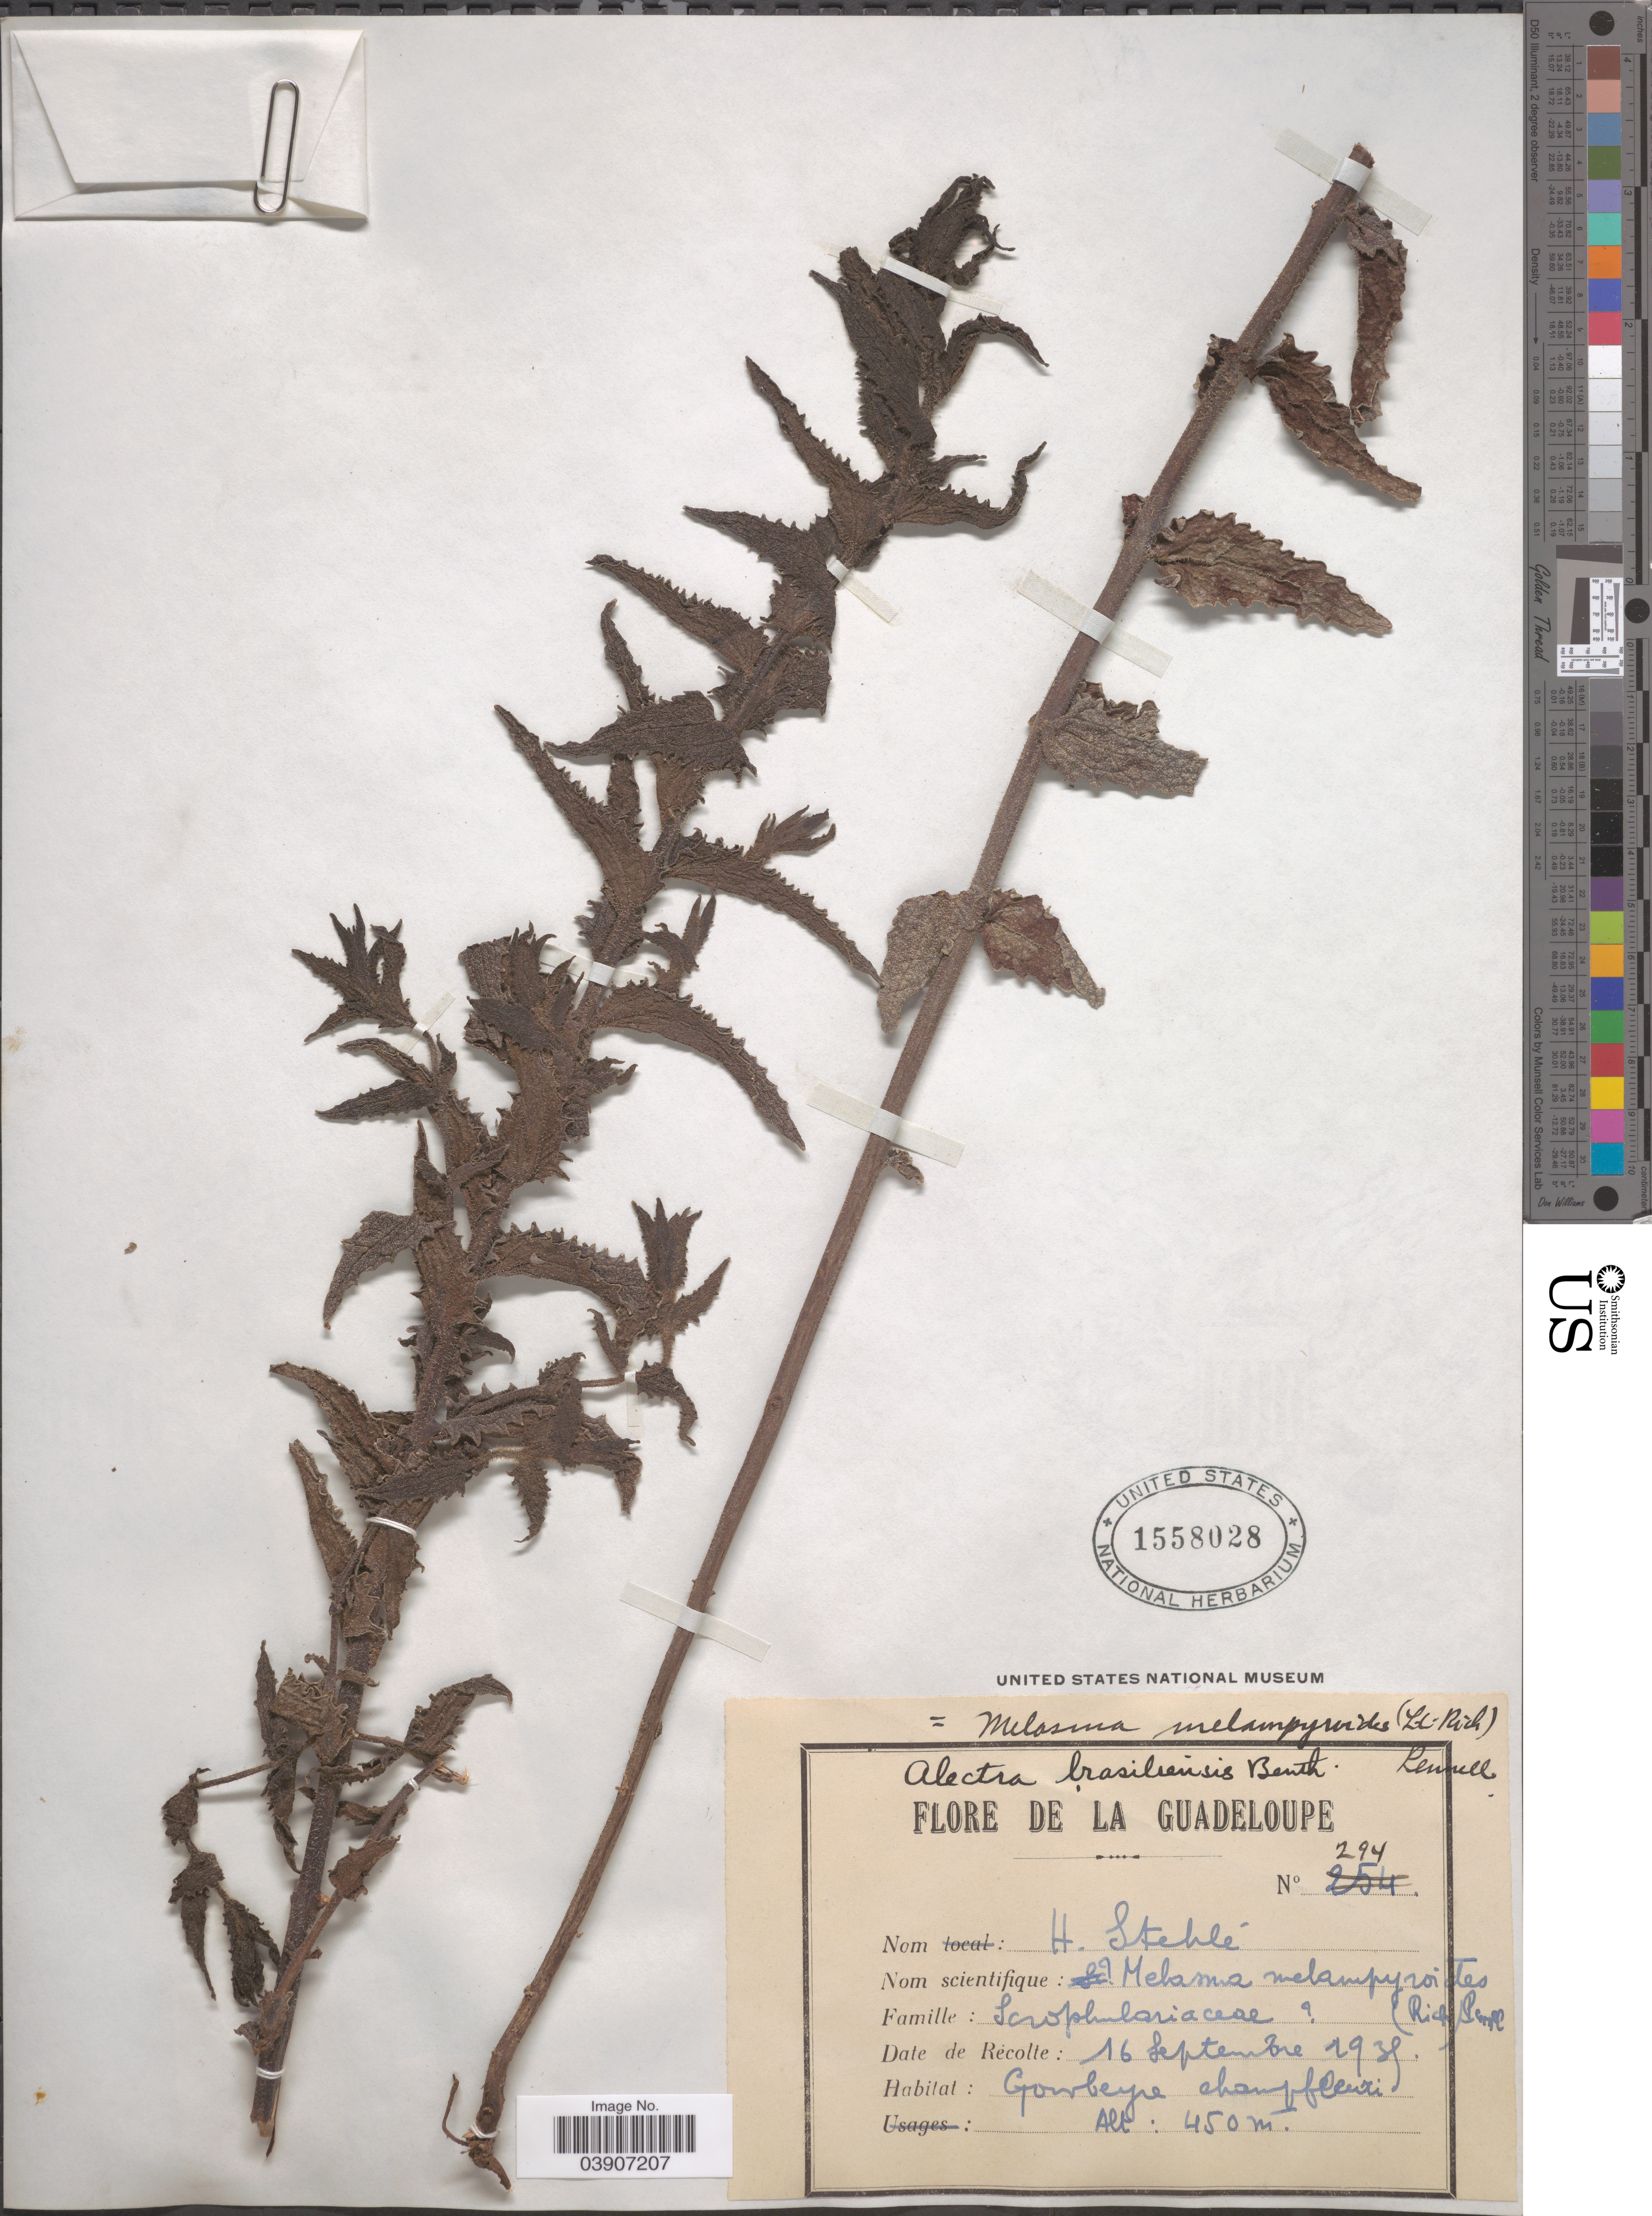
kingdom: Plantae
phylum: Tracheophyta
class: Magnoliopsida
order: Lamiales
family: Orobanchaceae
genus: Alectra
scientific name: Alectra aspera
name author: (Cham. & Schltdl.) L.O. Williams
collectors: H. Stehlé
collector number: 294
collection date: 1939-09-16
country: Guadeloupe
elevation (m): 450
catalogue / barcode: US 1558028